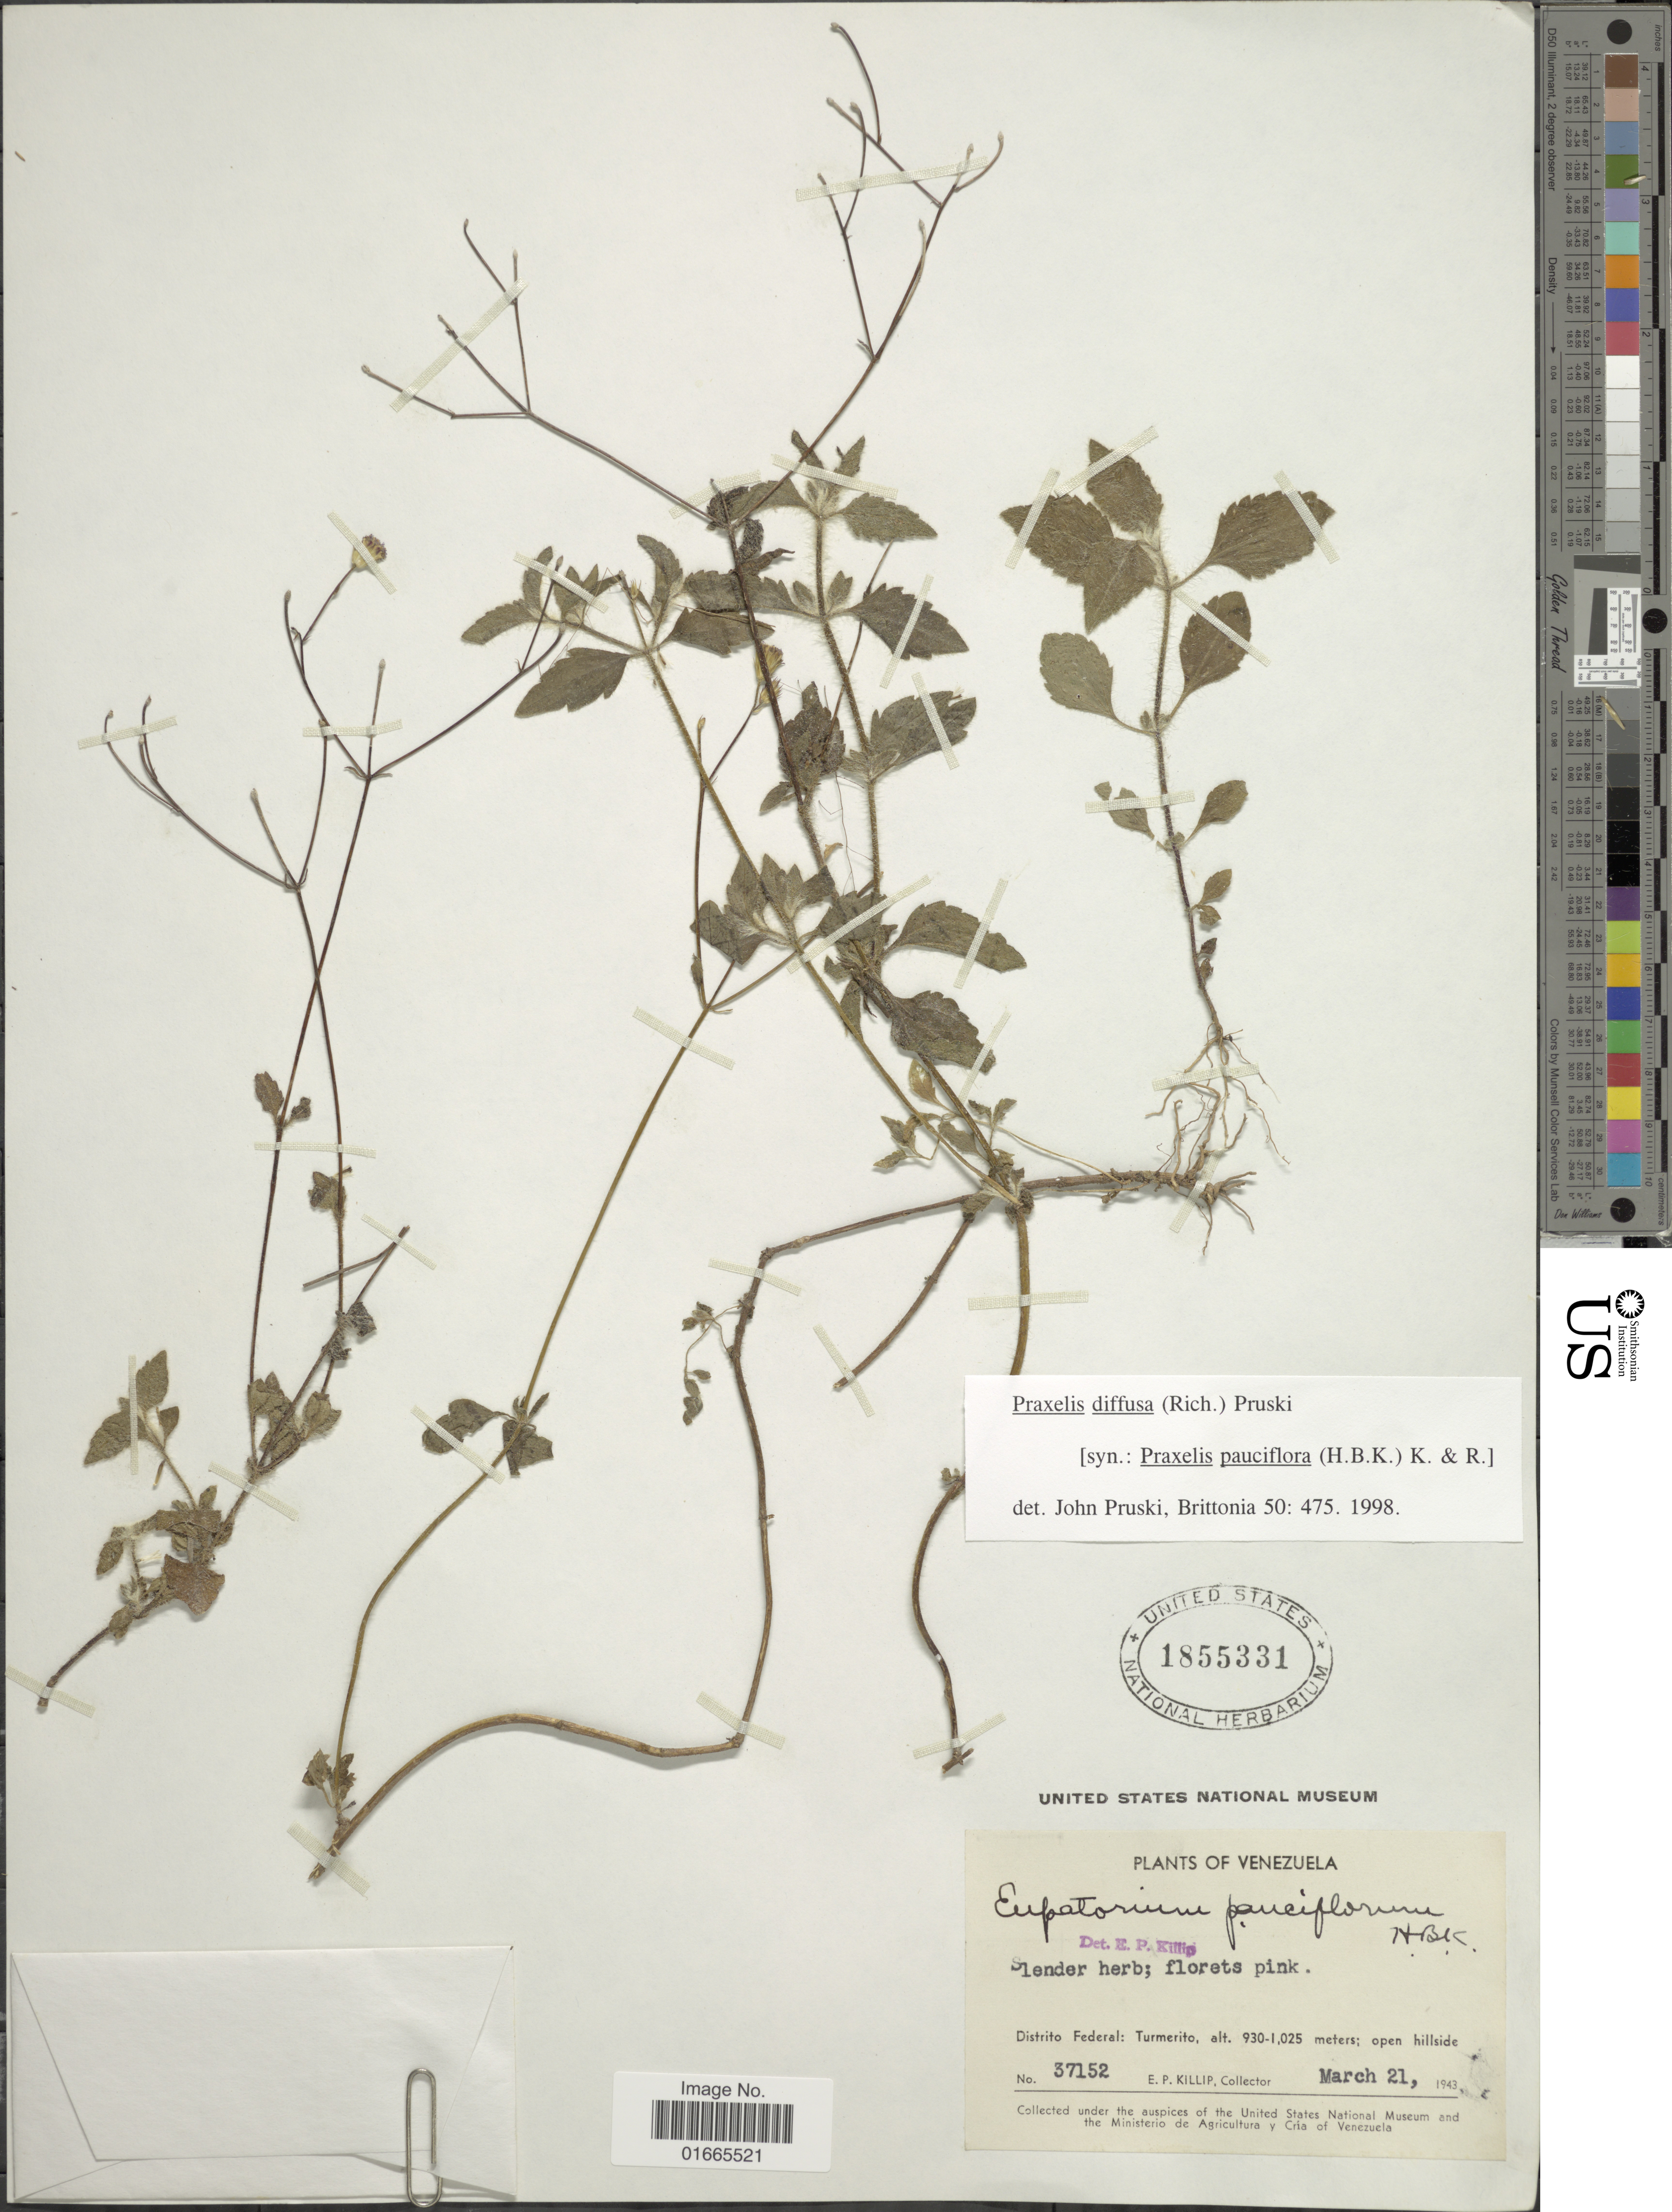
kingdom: Plantae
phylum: Tracheophyta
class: Magnoliopsida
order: Asterales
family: Asteraceae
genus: Praxelis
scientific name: Praxelis diffusa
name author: (Rich.) Pruski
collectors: E. P. Killip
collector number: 37152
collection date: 1943-03-21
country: Venezuela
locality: Distrito Federal: Turmerito.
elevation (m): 930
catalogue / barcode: US 1855331